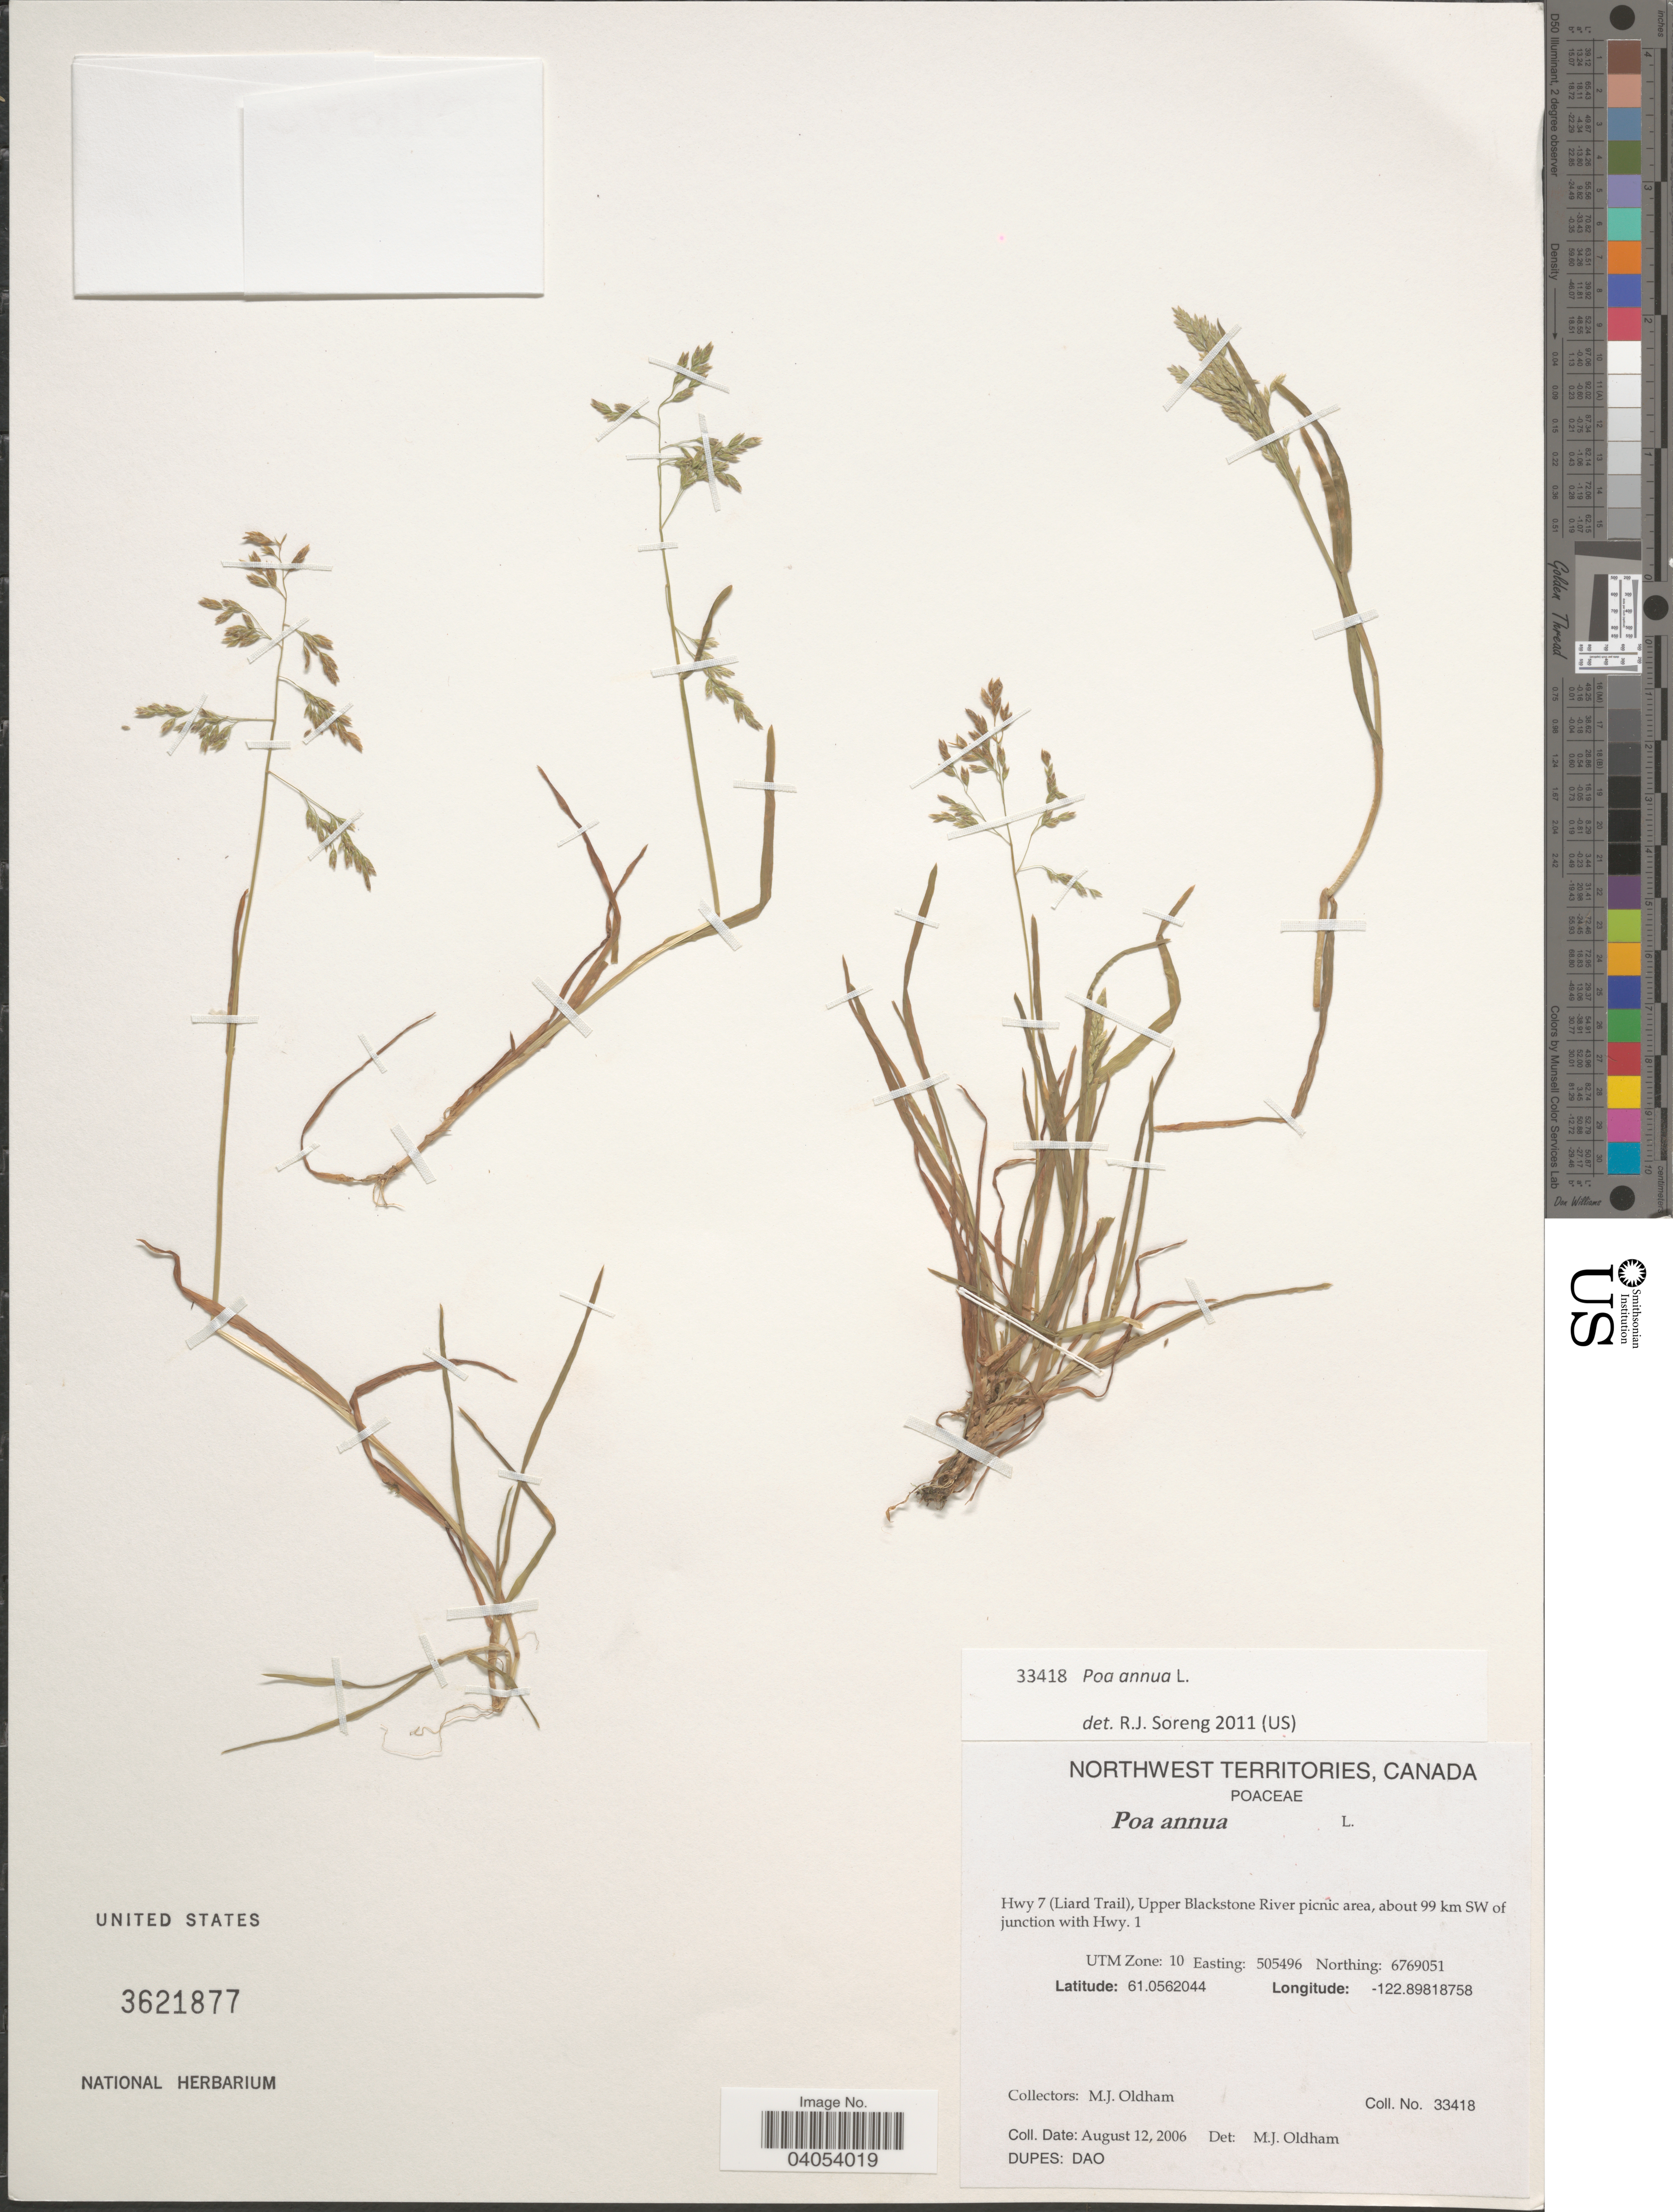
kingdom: Plantae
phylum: Tracheophyta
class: Liliopsida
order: Poales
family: Poaceae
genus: Poa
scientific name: Poa annua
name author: L.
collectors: M. Oldham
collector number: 33418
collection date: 2006-08-12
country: Canada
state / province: Northwest Territories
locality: Hwy 7 (Liard Trail), Upper Blackstone River picnic area, about 99 km SW of junction with Hwy. 1. UTM Zone: 10. Easting: 505496. Northing: 6769051.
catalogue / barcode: US 3621877